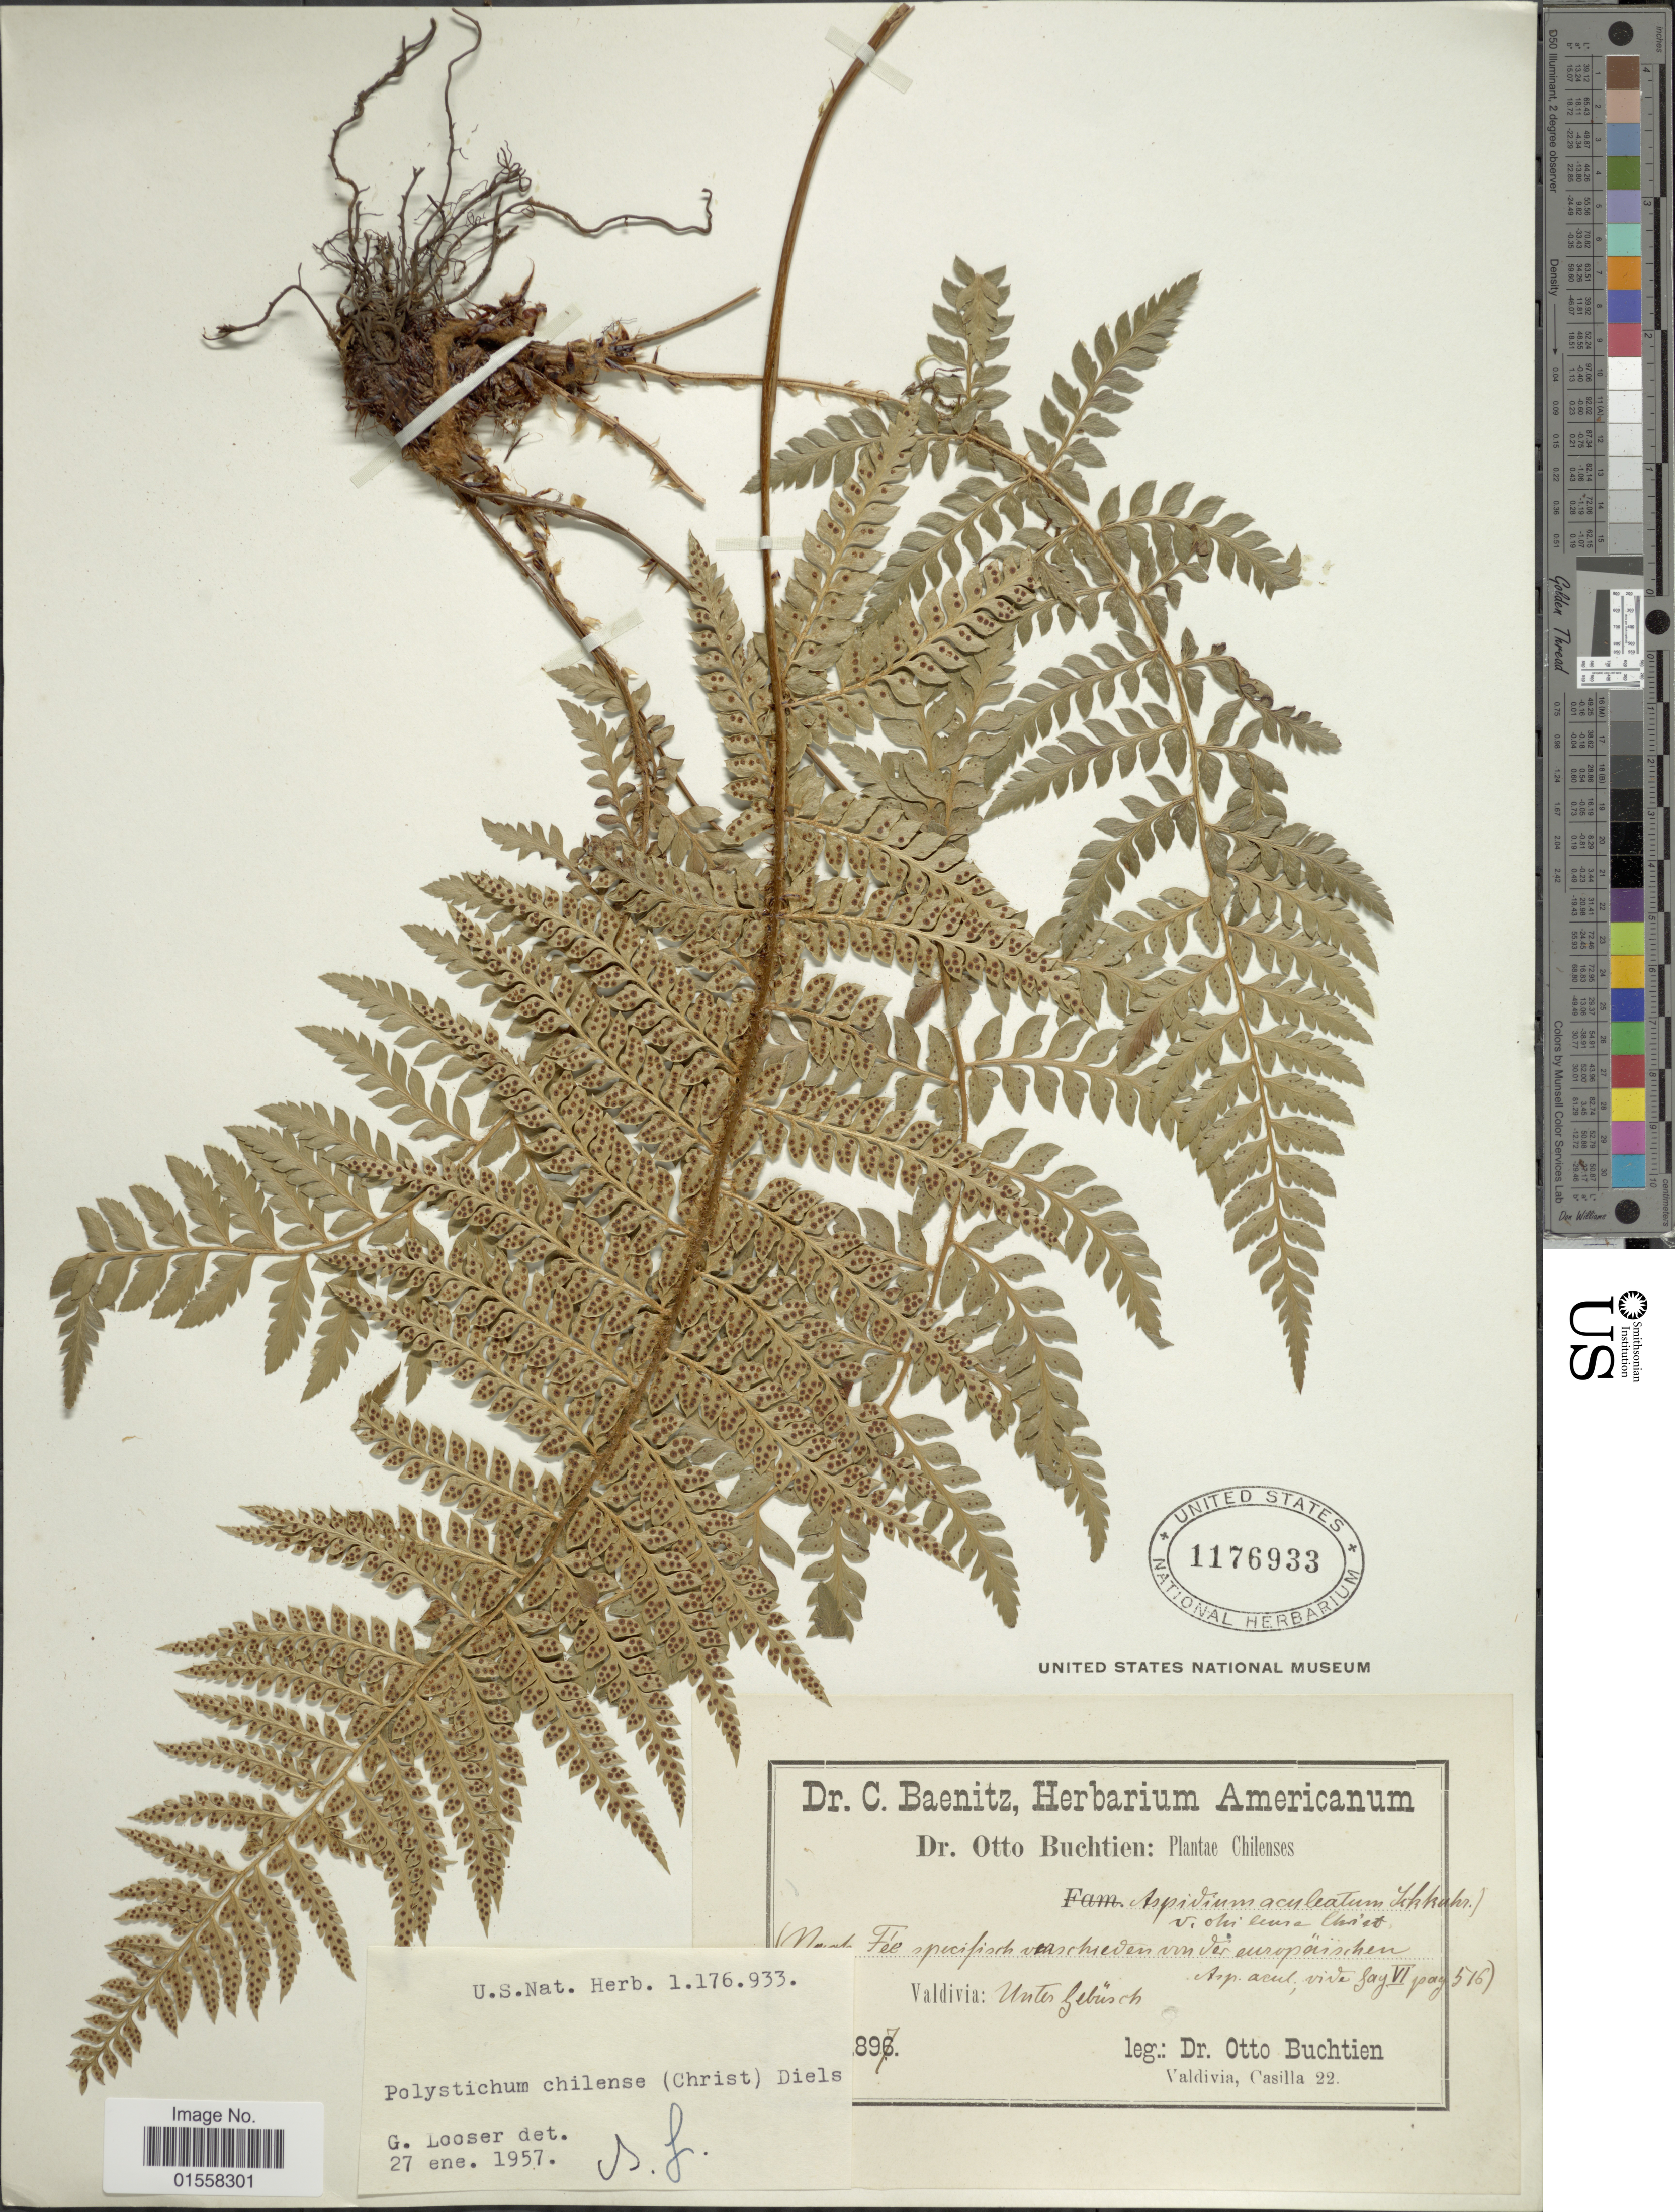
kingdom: Plantae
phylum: Tracheophyta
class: Polypodiopsida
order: Polypodiales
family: Dryopteridaceae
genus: Polystichum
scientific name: Polystichum chilense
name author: (Christ) Diels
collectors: O. Buchtien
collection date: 1897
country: Chile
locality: Valdivia: Unter Gebusch.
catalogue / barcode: US 1176933